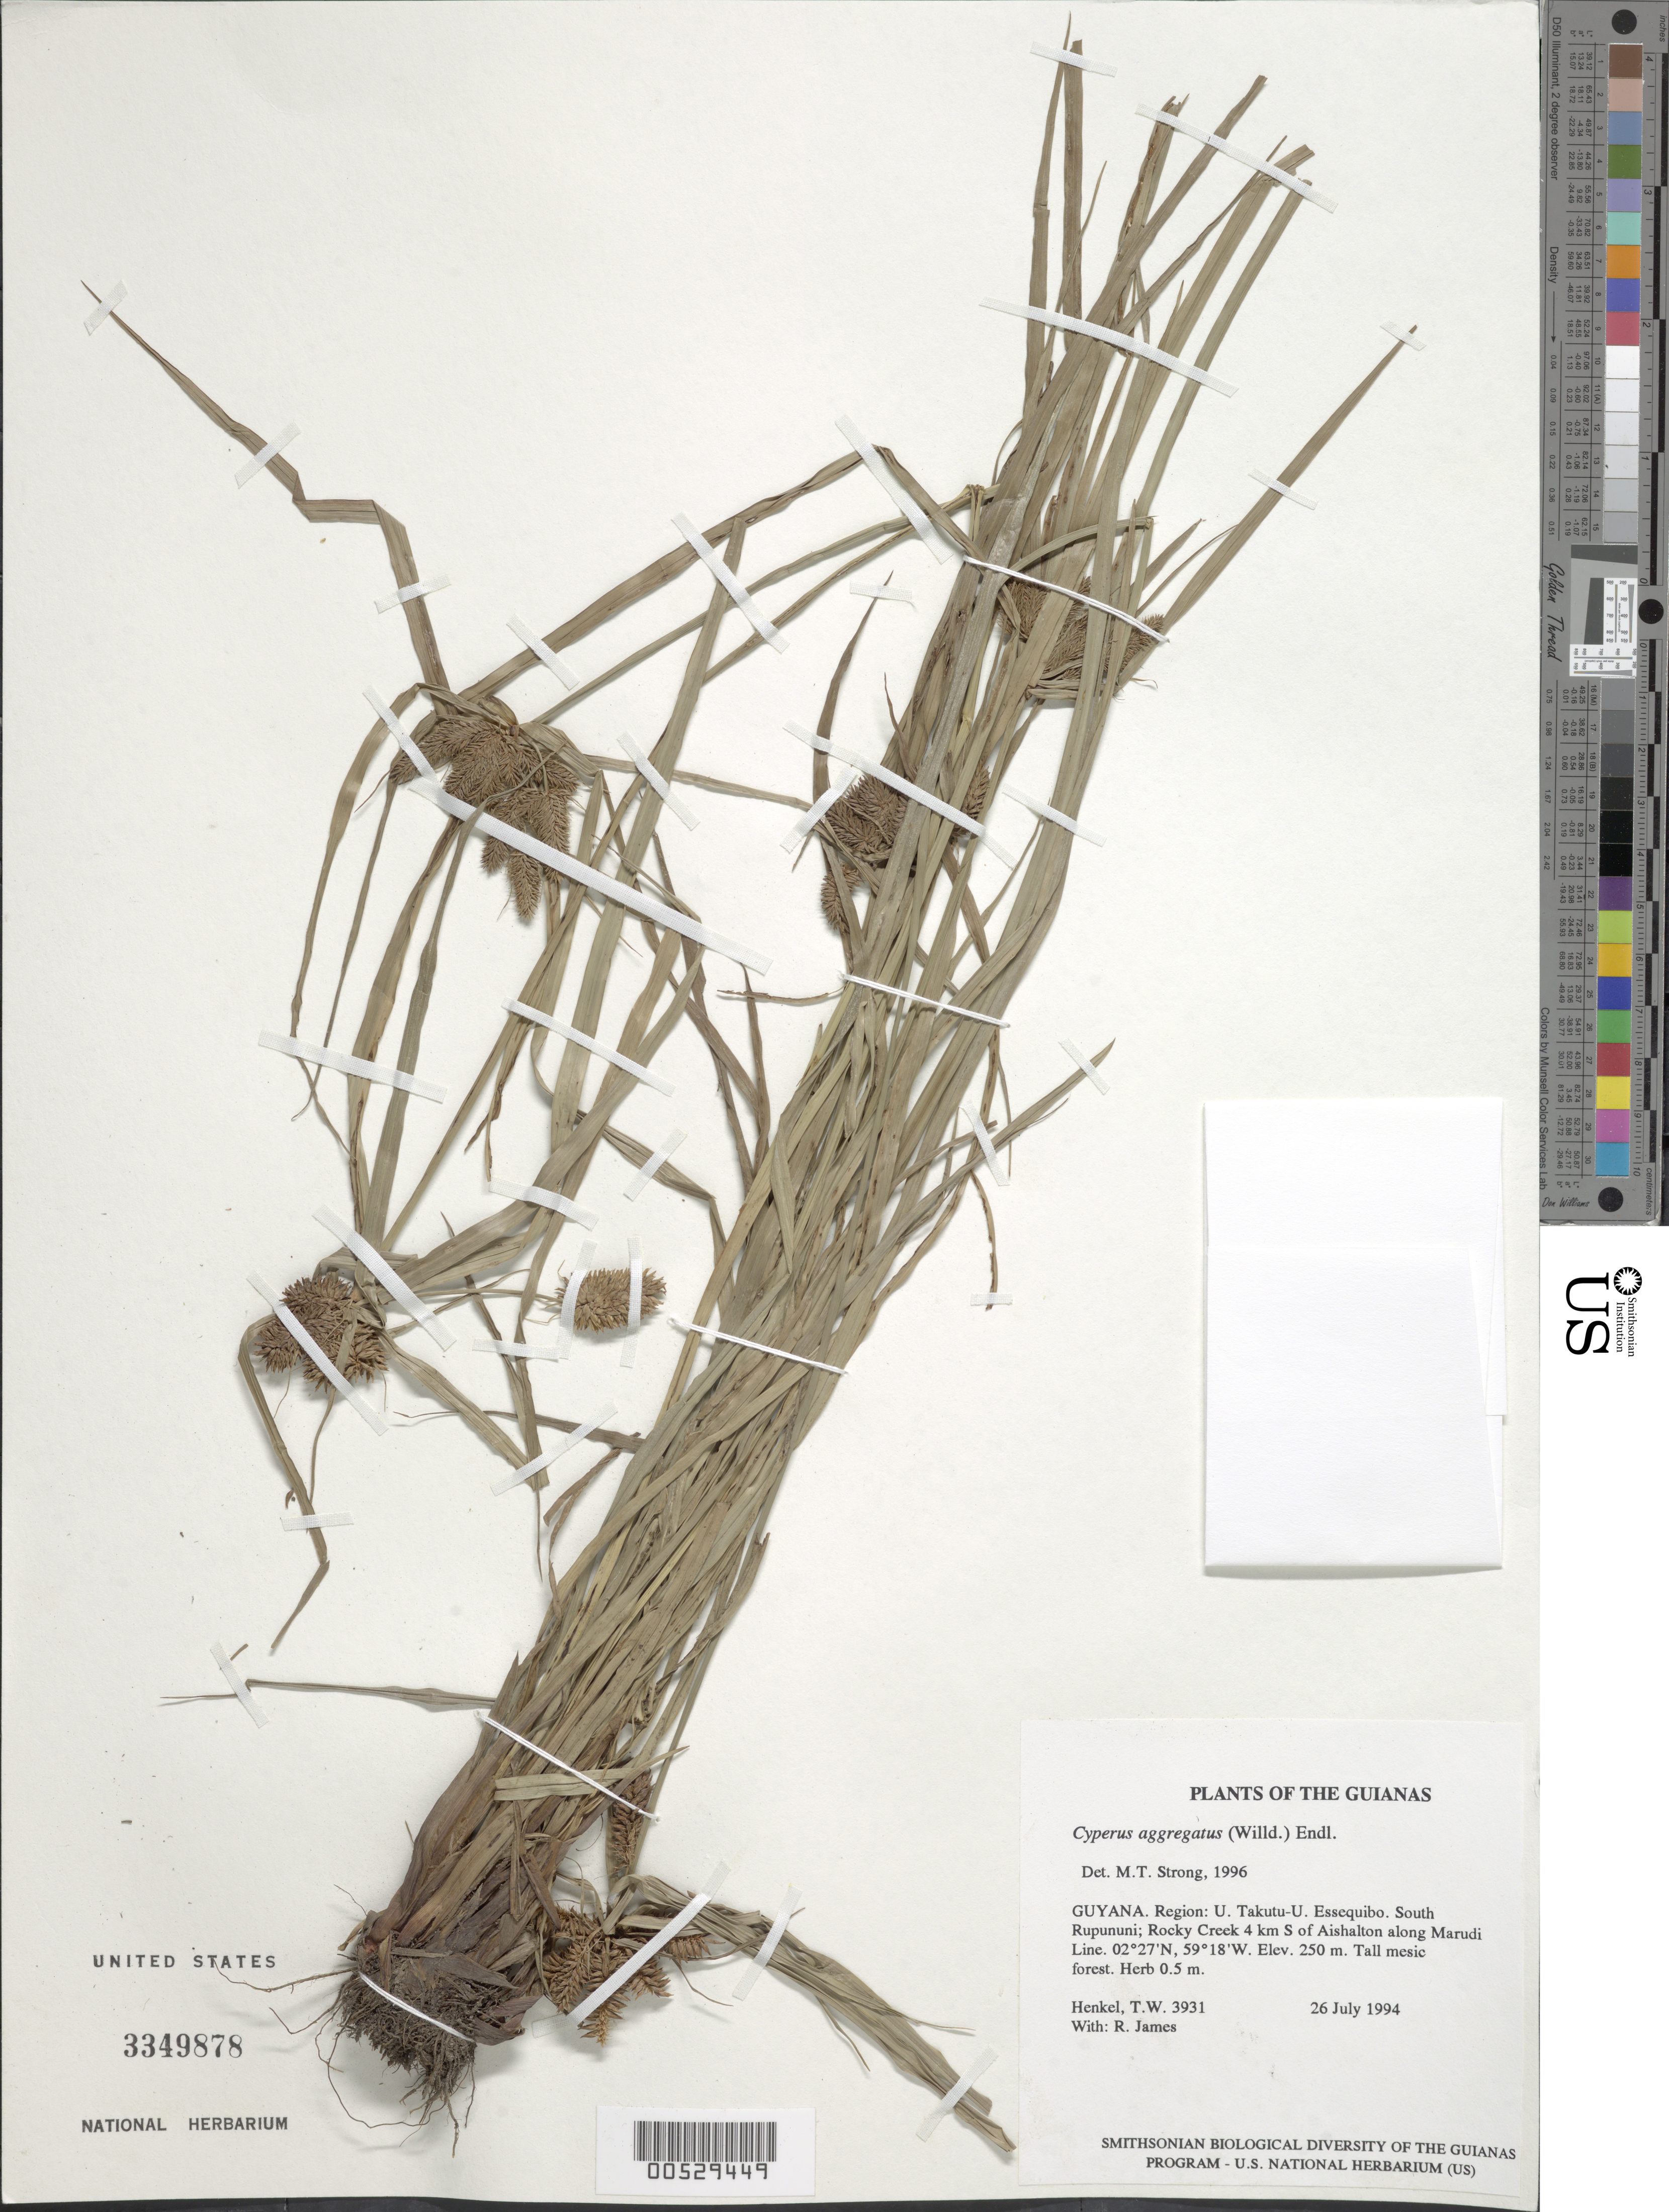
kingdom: Plantae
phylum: Tracheophyta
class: Liliopsida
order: Poales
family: Cyperaceae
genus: Cyperus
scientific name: Cyperus aggregatus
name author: (Willd.) Endl.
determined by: Strong, M. T., (US), Smithsonian Institution - National Museum of Natural History (UNITED STATES)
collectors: T. Henkel & R. James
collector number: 3931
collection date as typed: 26 July 1994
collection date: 1994-07-26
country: Guyana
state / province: U. Takutu-U. Essequibo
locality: South Rupununi; Rocky Creek 4 km S of Aishalton along Marudi Line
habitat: Tall mesic forest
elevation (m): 250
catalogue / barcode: US 3349878